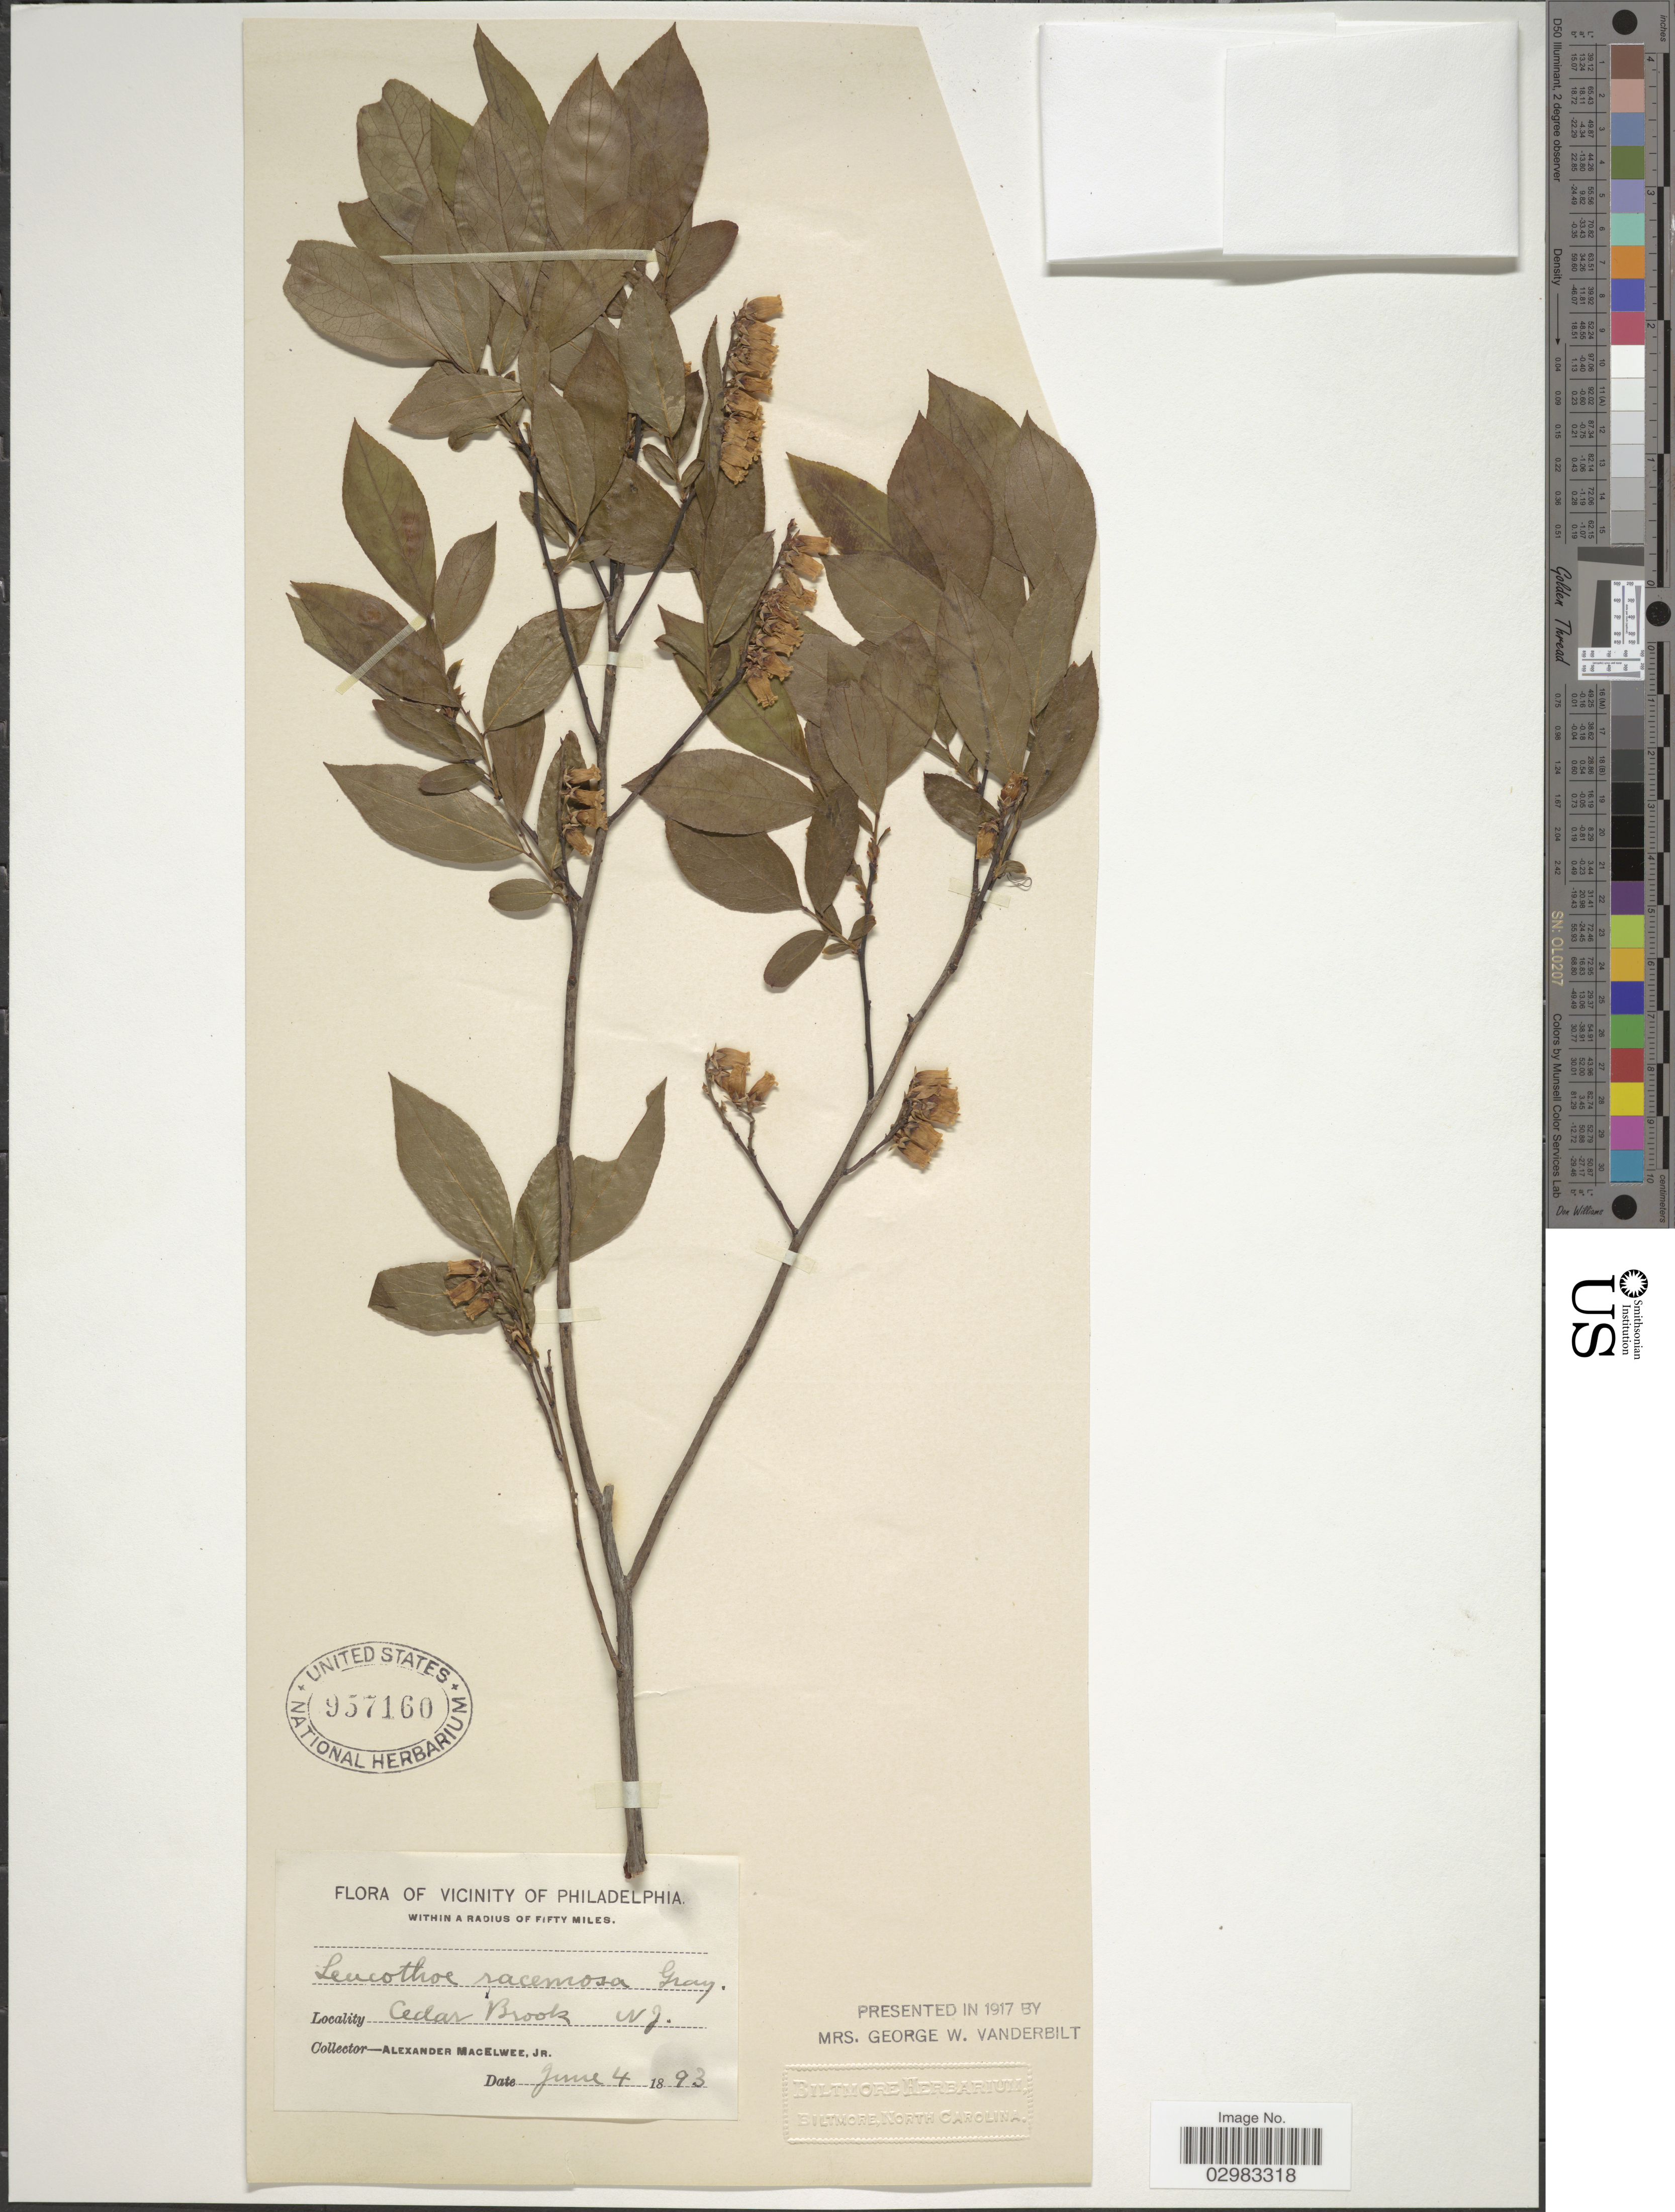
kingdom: Plantae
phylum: Tracheophyta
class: Magnoliopsida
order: Ericales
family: Ericaceae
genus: Leucothoe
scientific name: Leucothoë racemosa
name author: (L.) A. Gray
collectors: A. MacElwee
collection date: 1893-06-04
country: United States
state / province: New Jersey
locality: Vicinity of Philadelphia within a radius of Fifty Miles. Cedar Brook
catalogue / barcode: US 957160